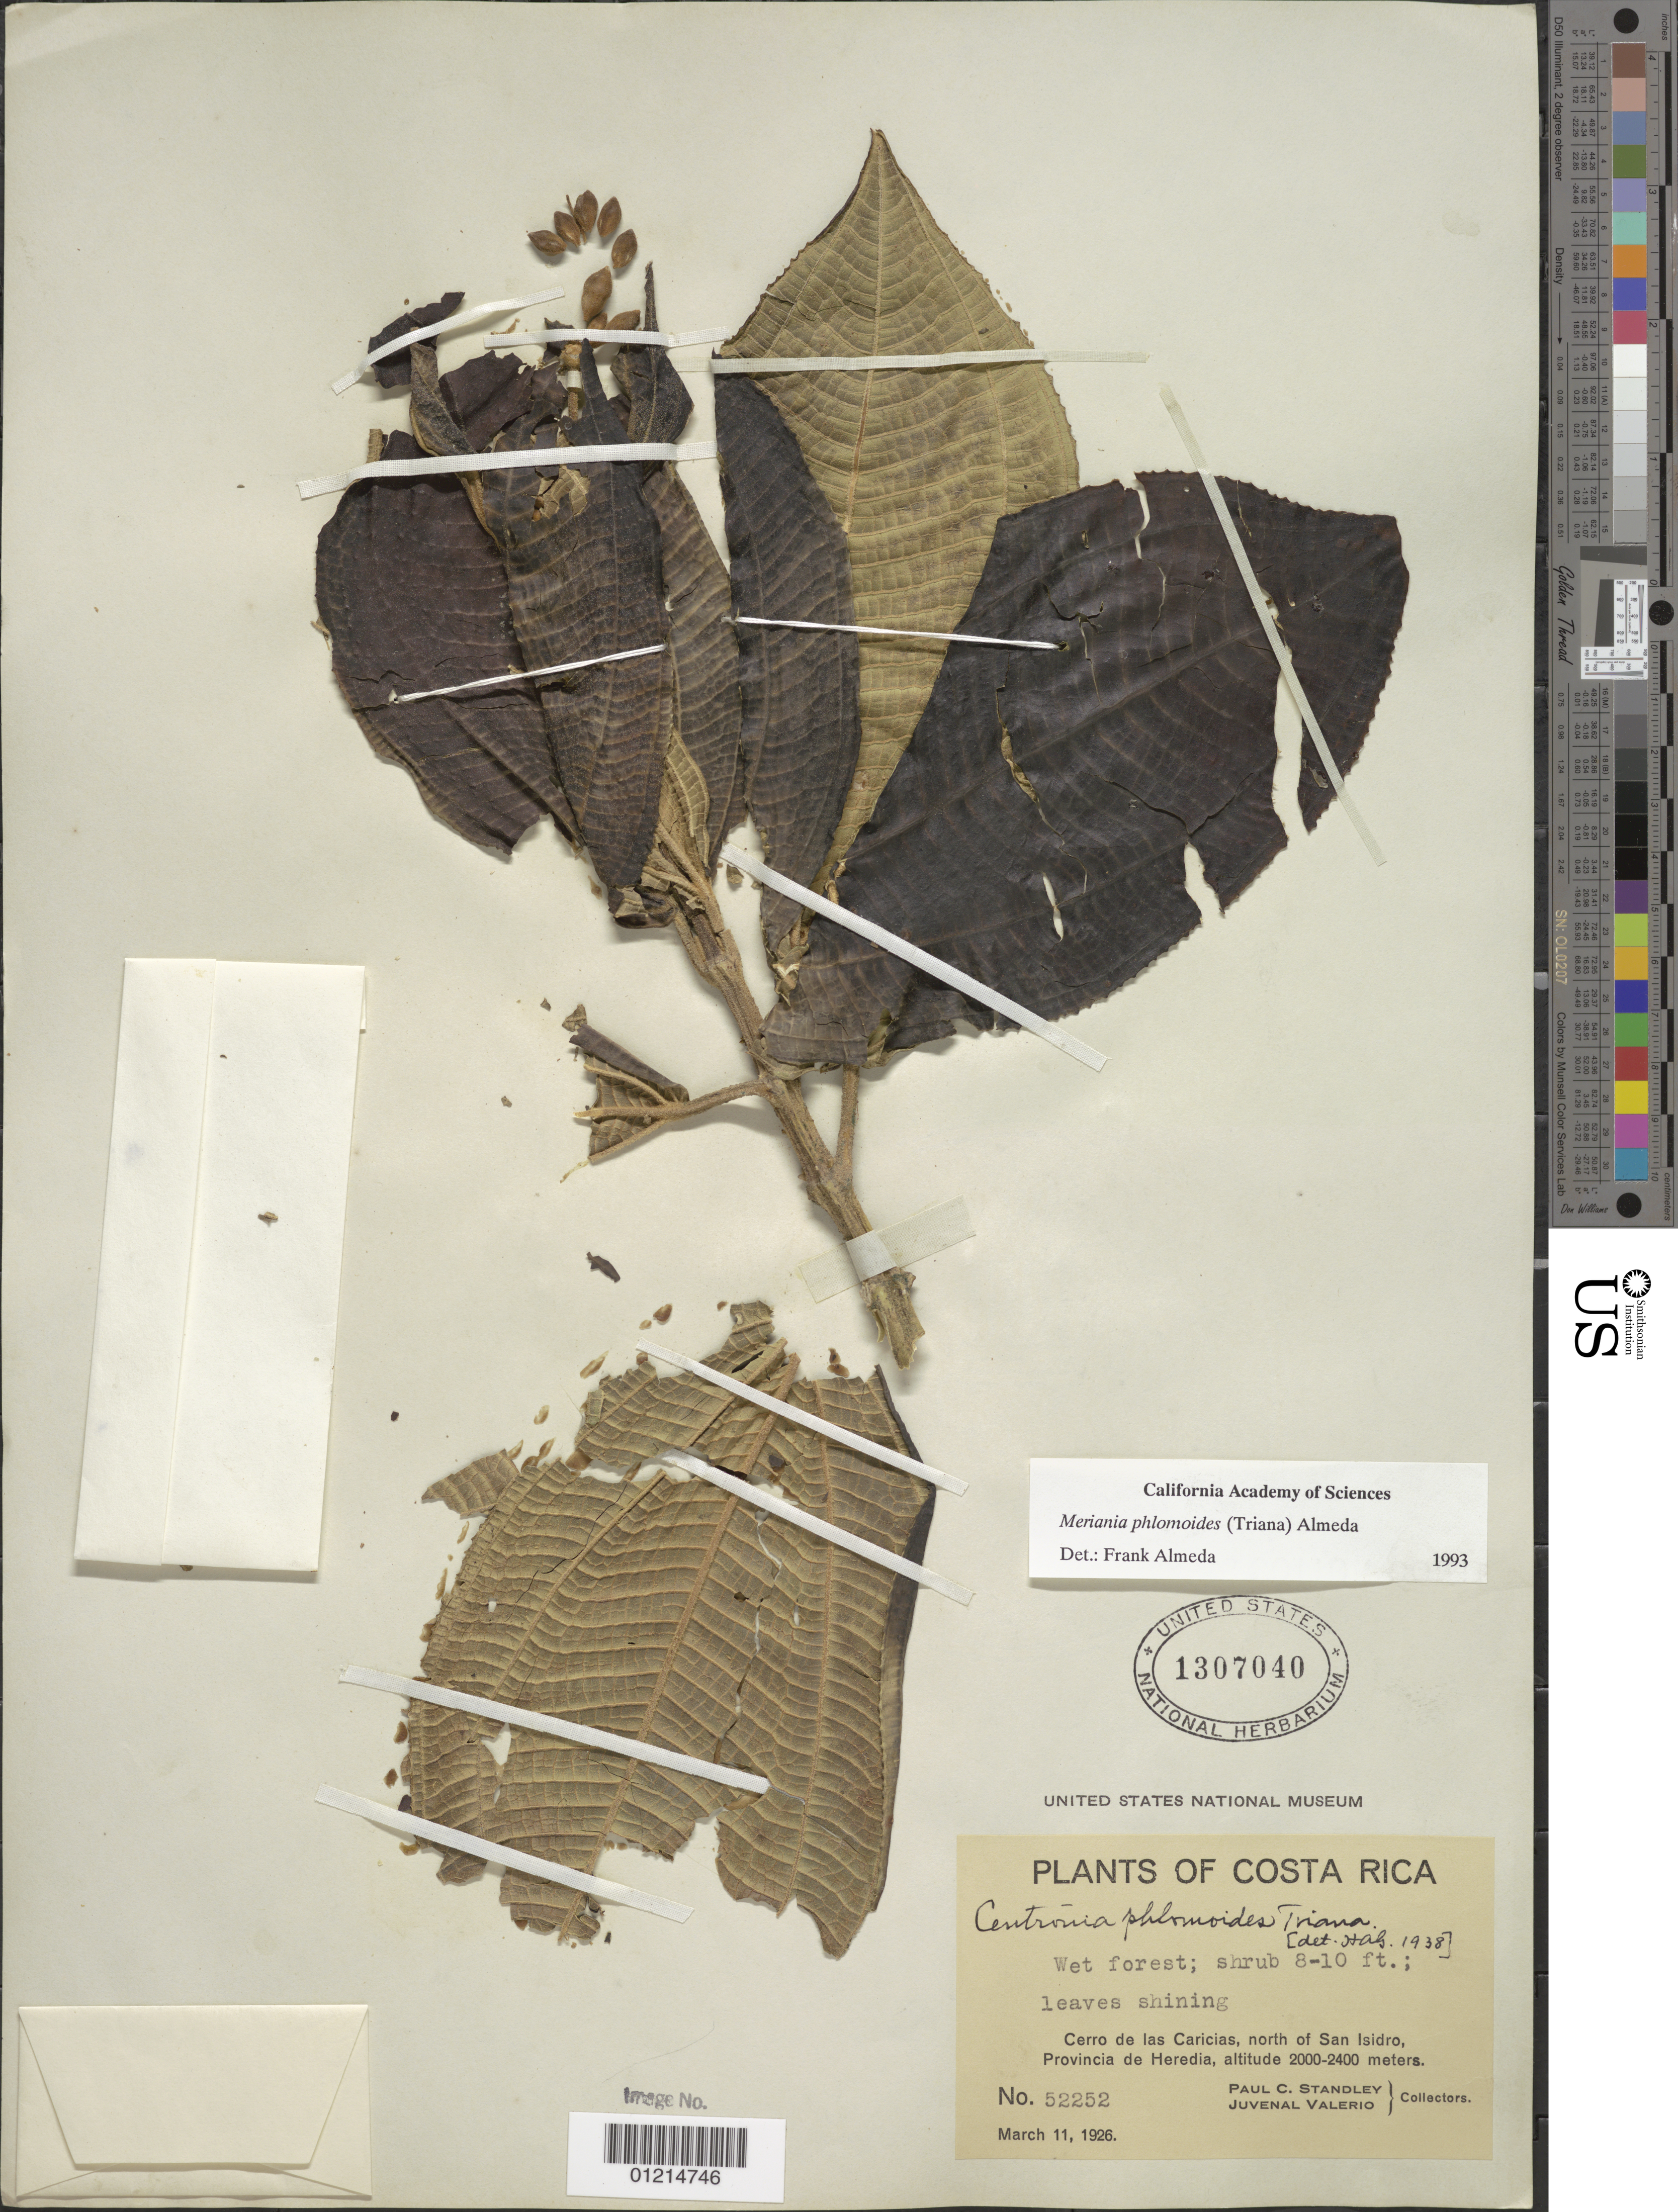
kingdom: Plantae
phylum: Tracheophyta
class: Magnoliopsida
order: Myrtales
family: Melastomataceae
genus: Meriania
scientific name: Meriania phlomoides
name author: (Triana) Almeda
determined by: Almeda, F.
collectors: P. C. Standley & J. Valerio R.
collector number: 52252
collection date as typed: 11 Mar 1926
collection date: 1926-03-11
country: Costa Rica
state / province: Heredia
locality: Cerro de Las Caricias, N of San Isidro.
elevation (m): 2000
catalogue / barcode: US 1307040